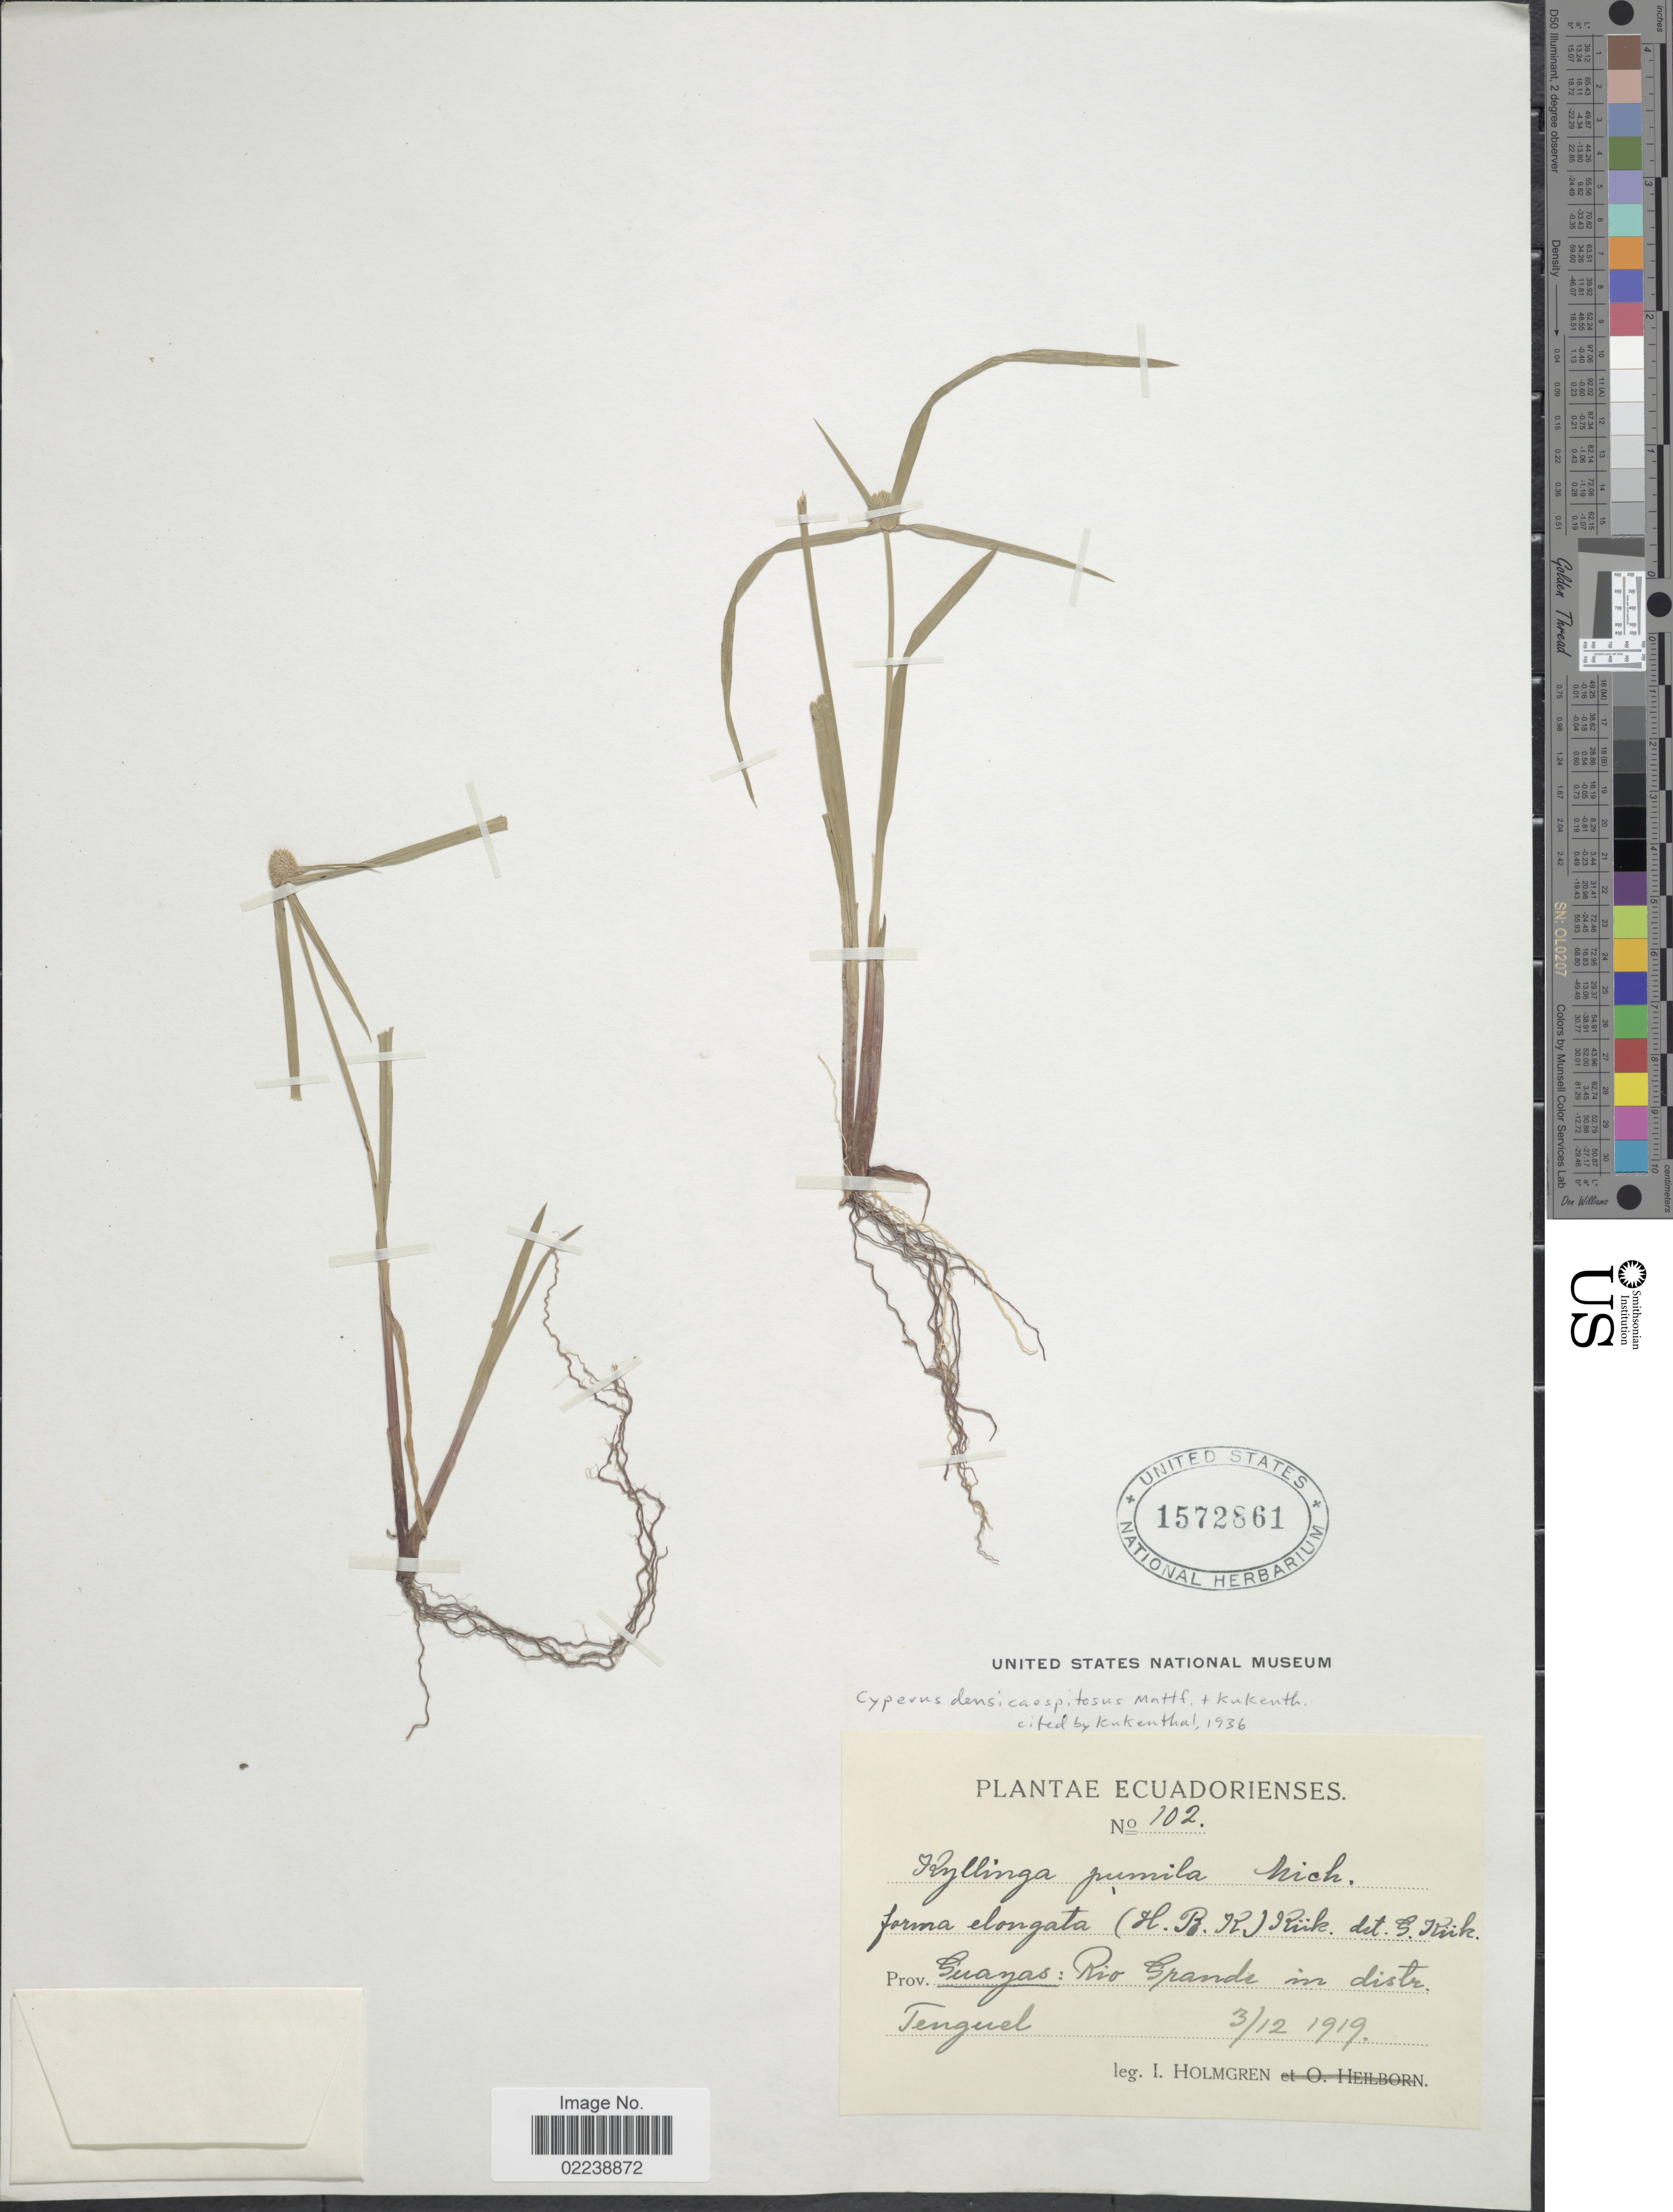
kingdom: Plantae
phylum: Tracheophyta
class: Liliopsida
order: Poales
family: Cyperaceae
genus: Cyperus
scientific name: Cyperus hortensis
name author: (Salzm. ex Steud.) Dorr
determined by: Strong, Mark T., (BOT), Smithsonian Institution - National Museum of Natural History (UNITED STATES)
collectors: I. Holmgren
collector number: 102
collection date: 1919-12-03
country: Ecuador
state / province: Guayas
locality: Rio Grande in distr. Tenguel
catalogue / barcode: US 1572861